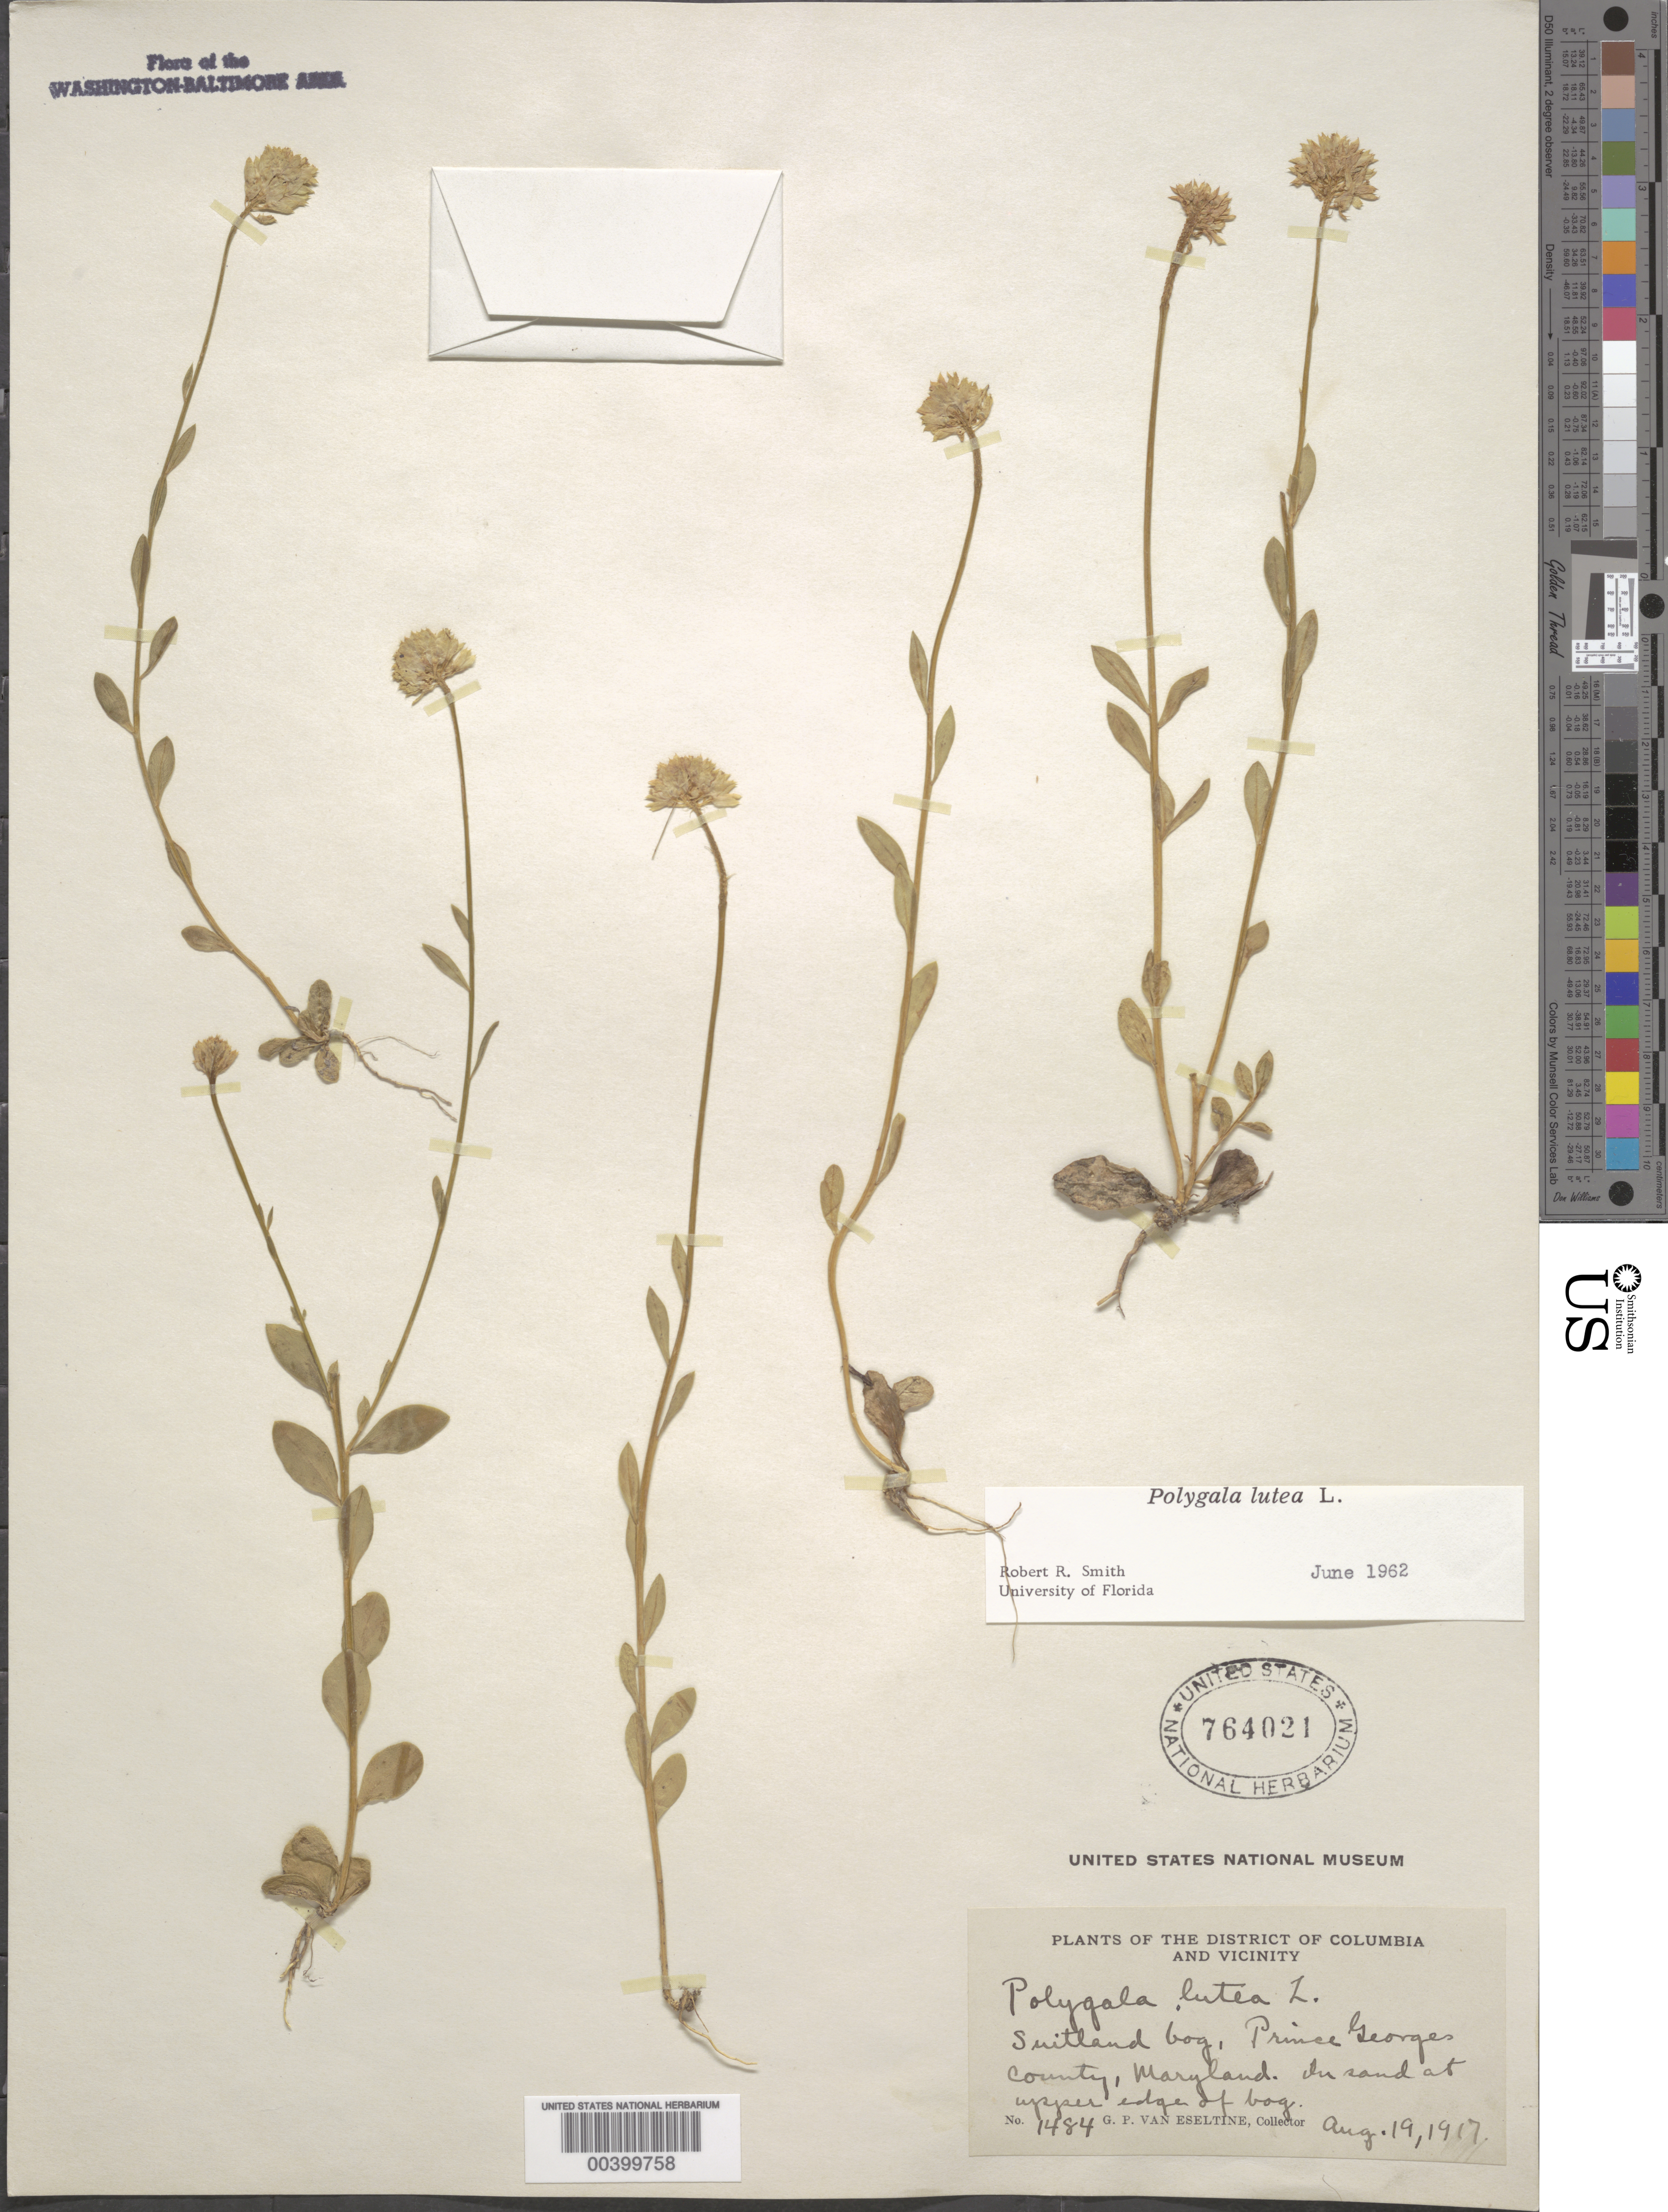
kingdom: Plantae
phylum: Tracheophyta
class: Magnoliopsida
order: Fabales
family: Polygalaceae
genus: Polygala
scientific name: Polygala lutea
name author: L.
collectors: G. P. Van Eseltine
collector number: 1484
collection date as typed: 19 Aug 1917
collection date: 1917-08-19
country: United States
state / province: Maryland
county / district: Prince George's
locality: Suitland Bog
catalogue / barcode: US 764021